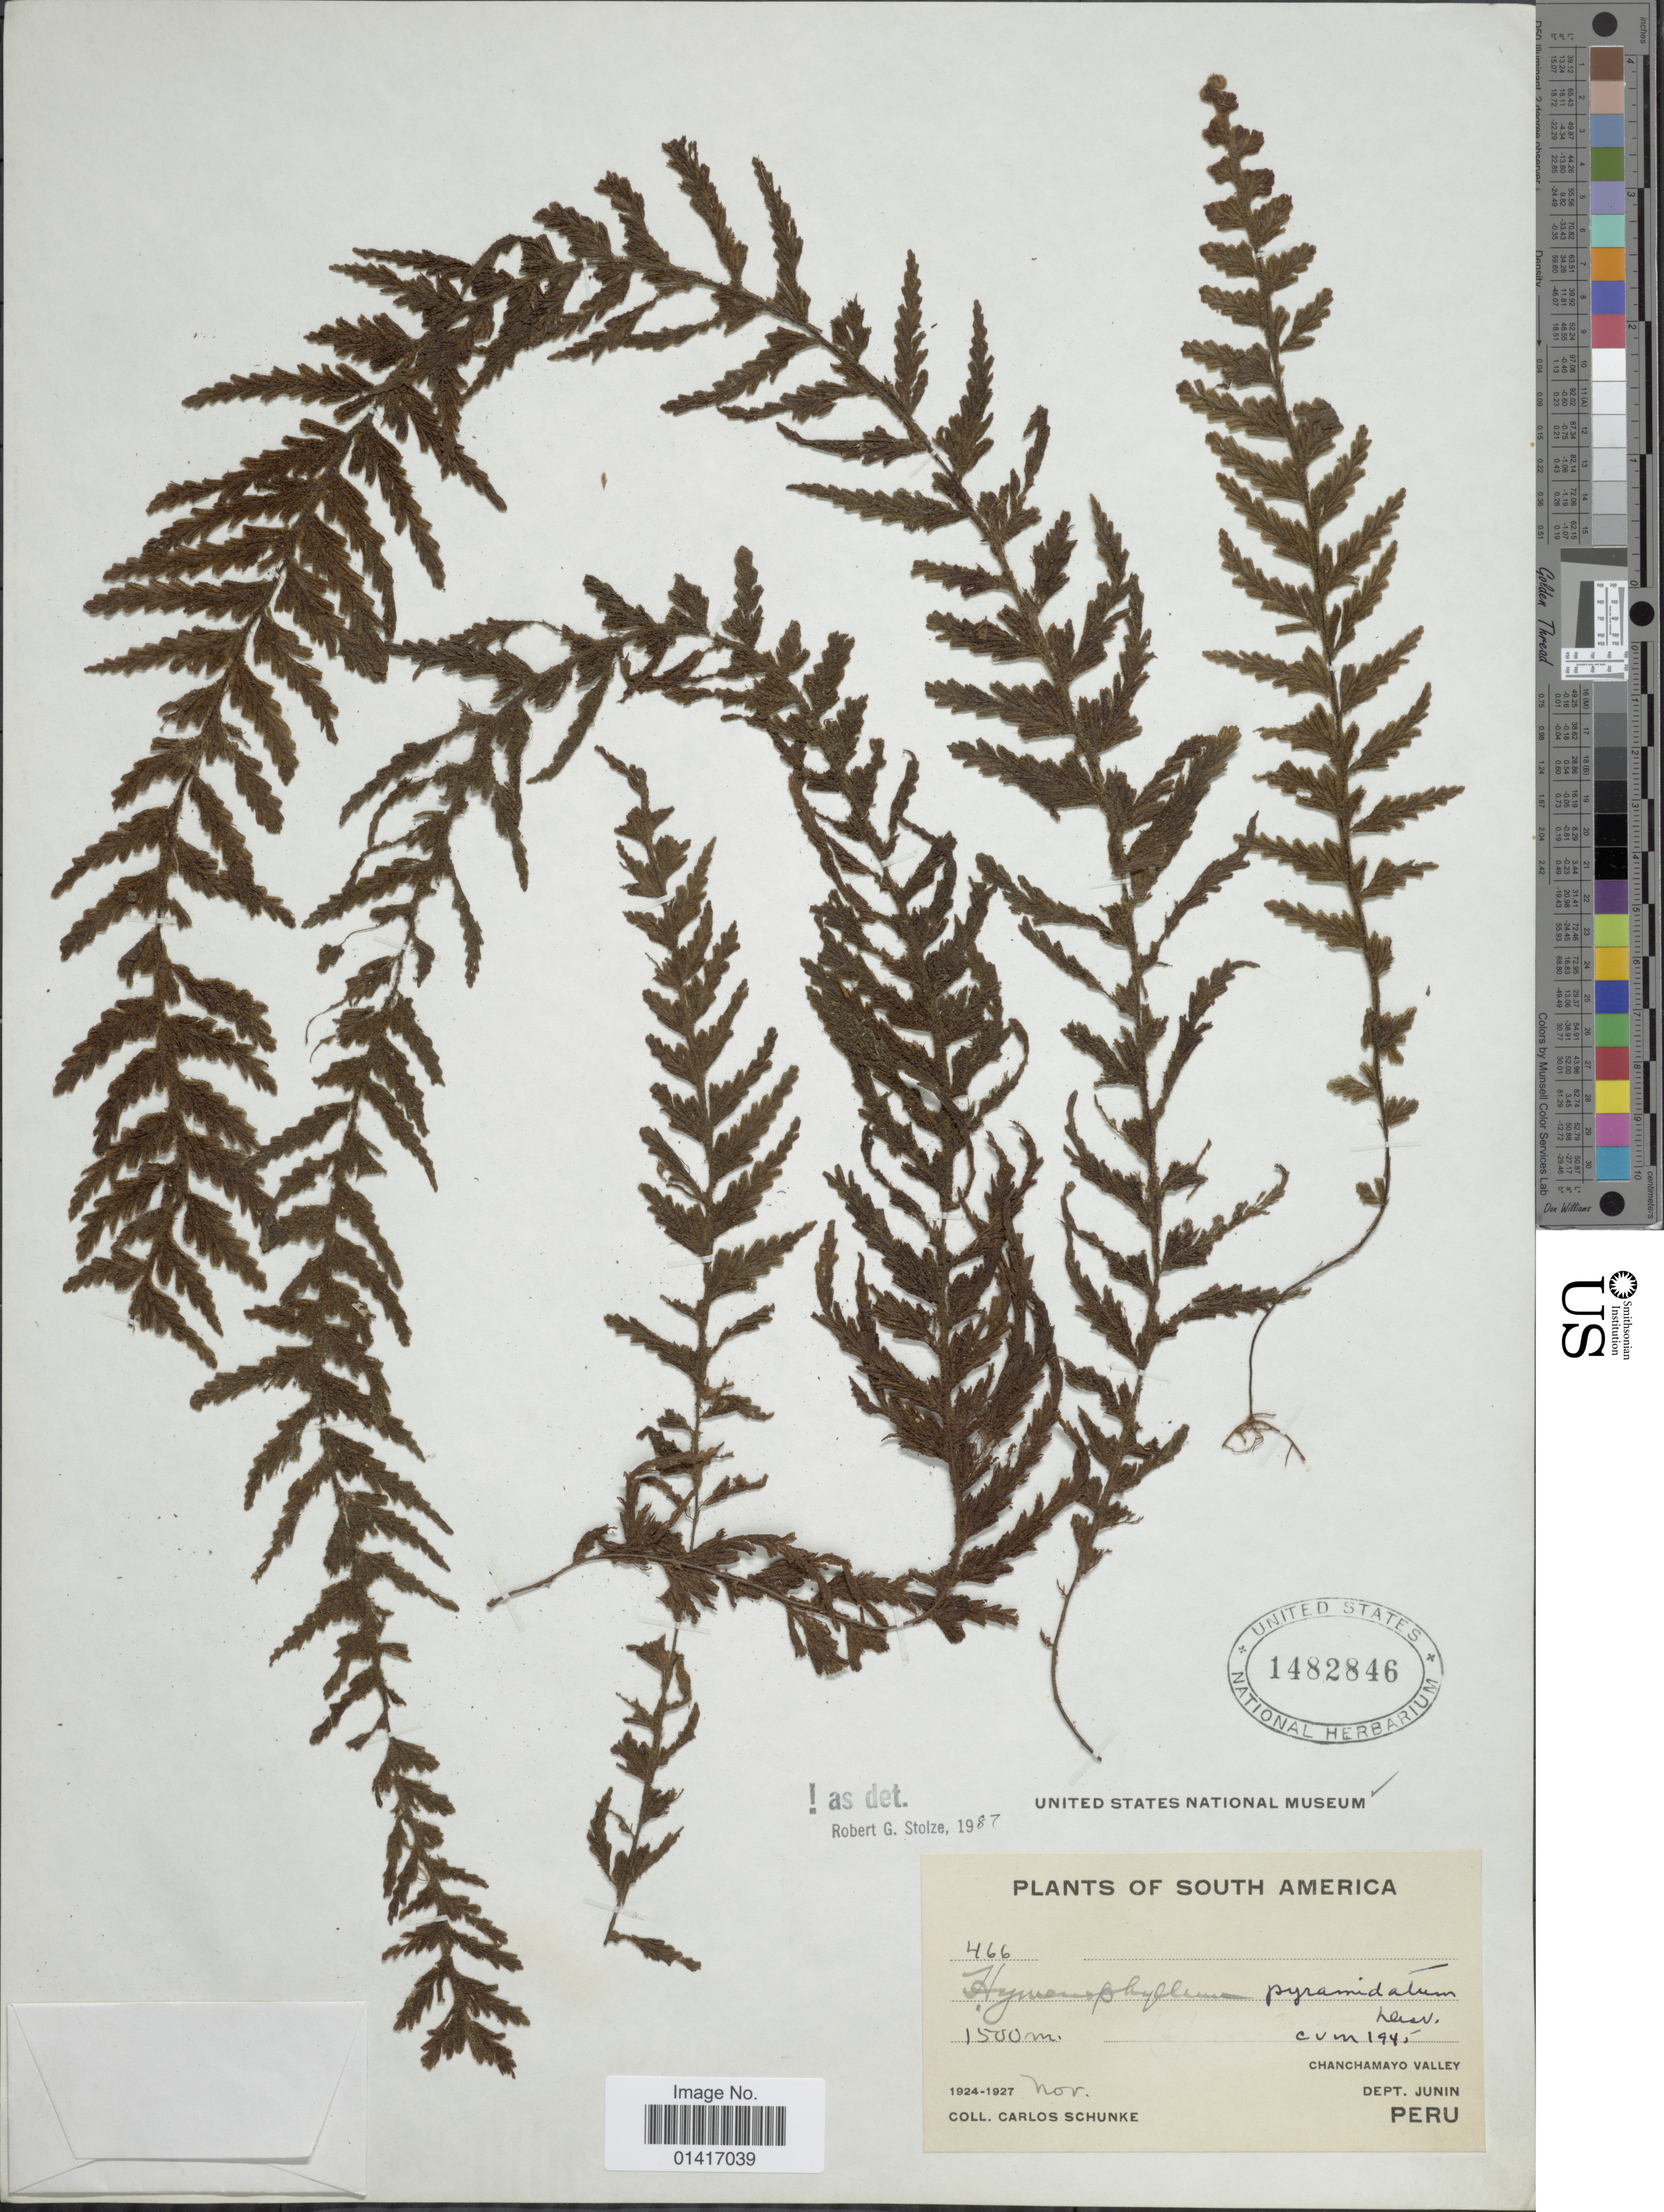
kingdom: Plantae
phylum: Tracheophyta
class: Polypodiopsida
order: Hymenophyllales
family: Hymenophyllaceae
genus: Hymenophyllum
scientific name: Hymenophyllum pyramidatum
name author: Desv.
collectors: C. Schunke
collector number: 466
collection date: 1924-11/1927-11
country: Peru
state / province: Junín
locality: Chanchamayo Valley, Dept. Junin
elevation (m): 1500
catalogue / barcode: US 1482846